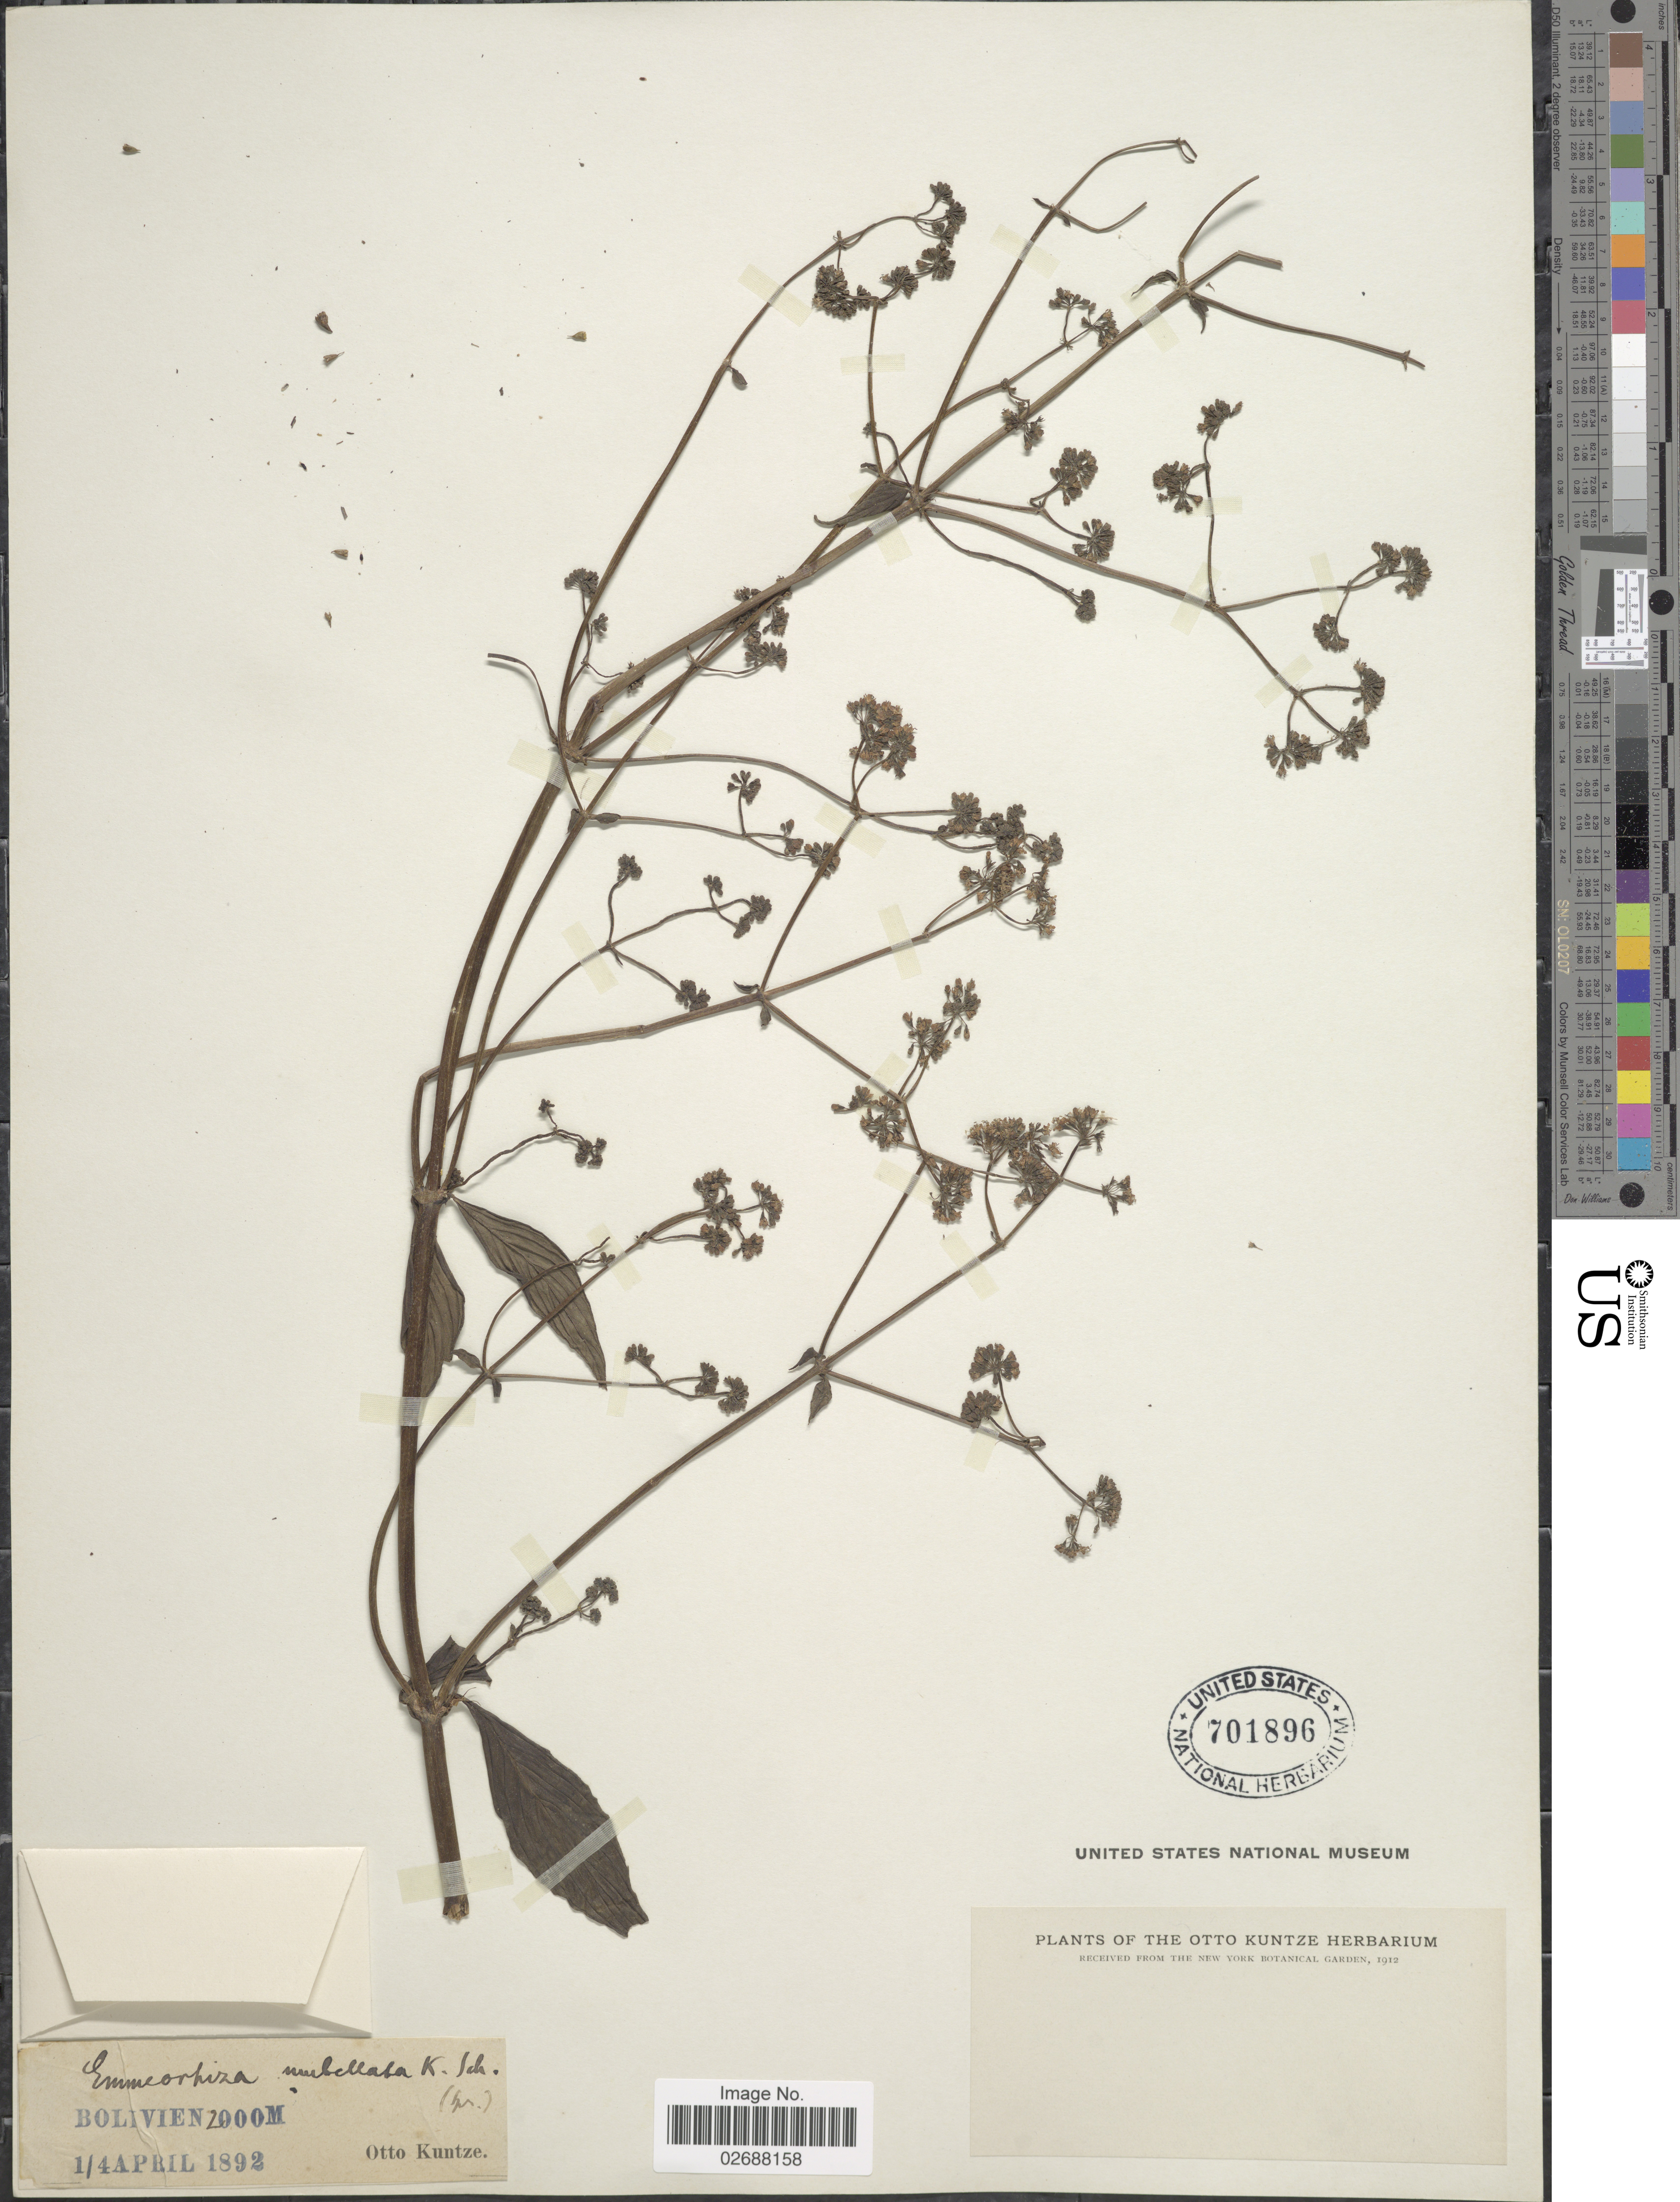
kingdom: Plantae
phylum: Tracheophyta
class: Magnoliopsida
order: Gentianales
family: Rubiaceae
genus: Emmeorhiza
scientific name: Emmeorhiza umbellata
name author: (Spreng.) K. Schum.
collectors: C.E.O. Kuntze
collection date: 1892-04-01/1892-04-04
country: Bolivia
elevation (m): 2000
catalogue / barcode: US 701896